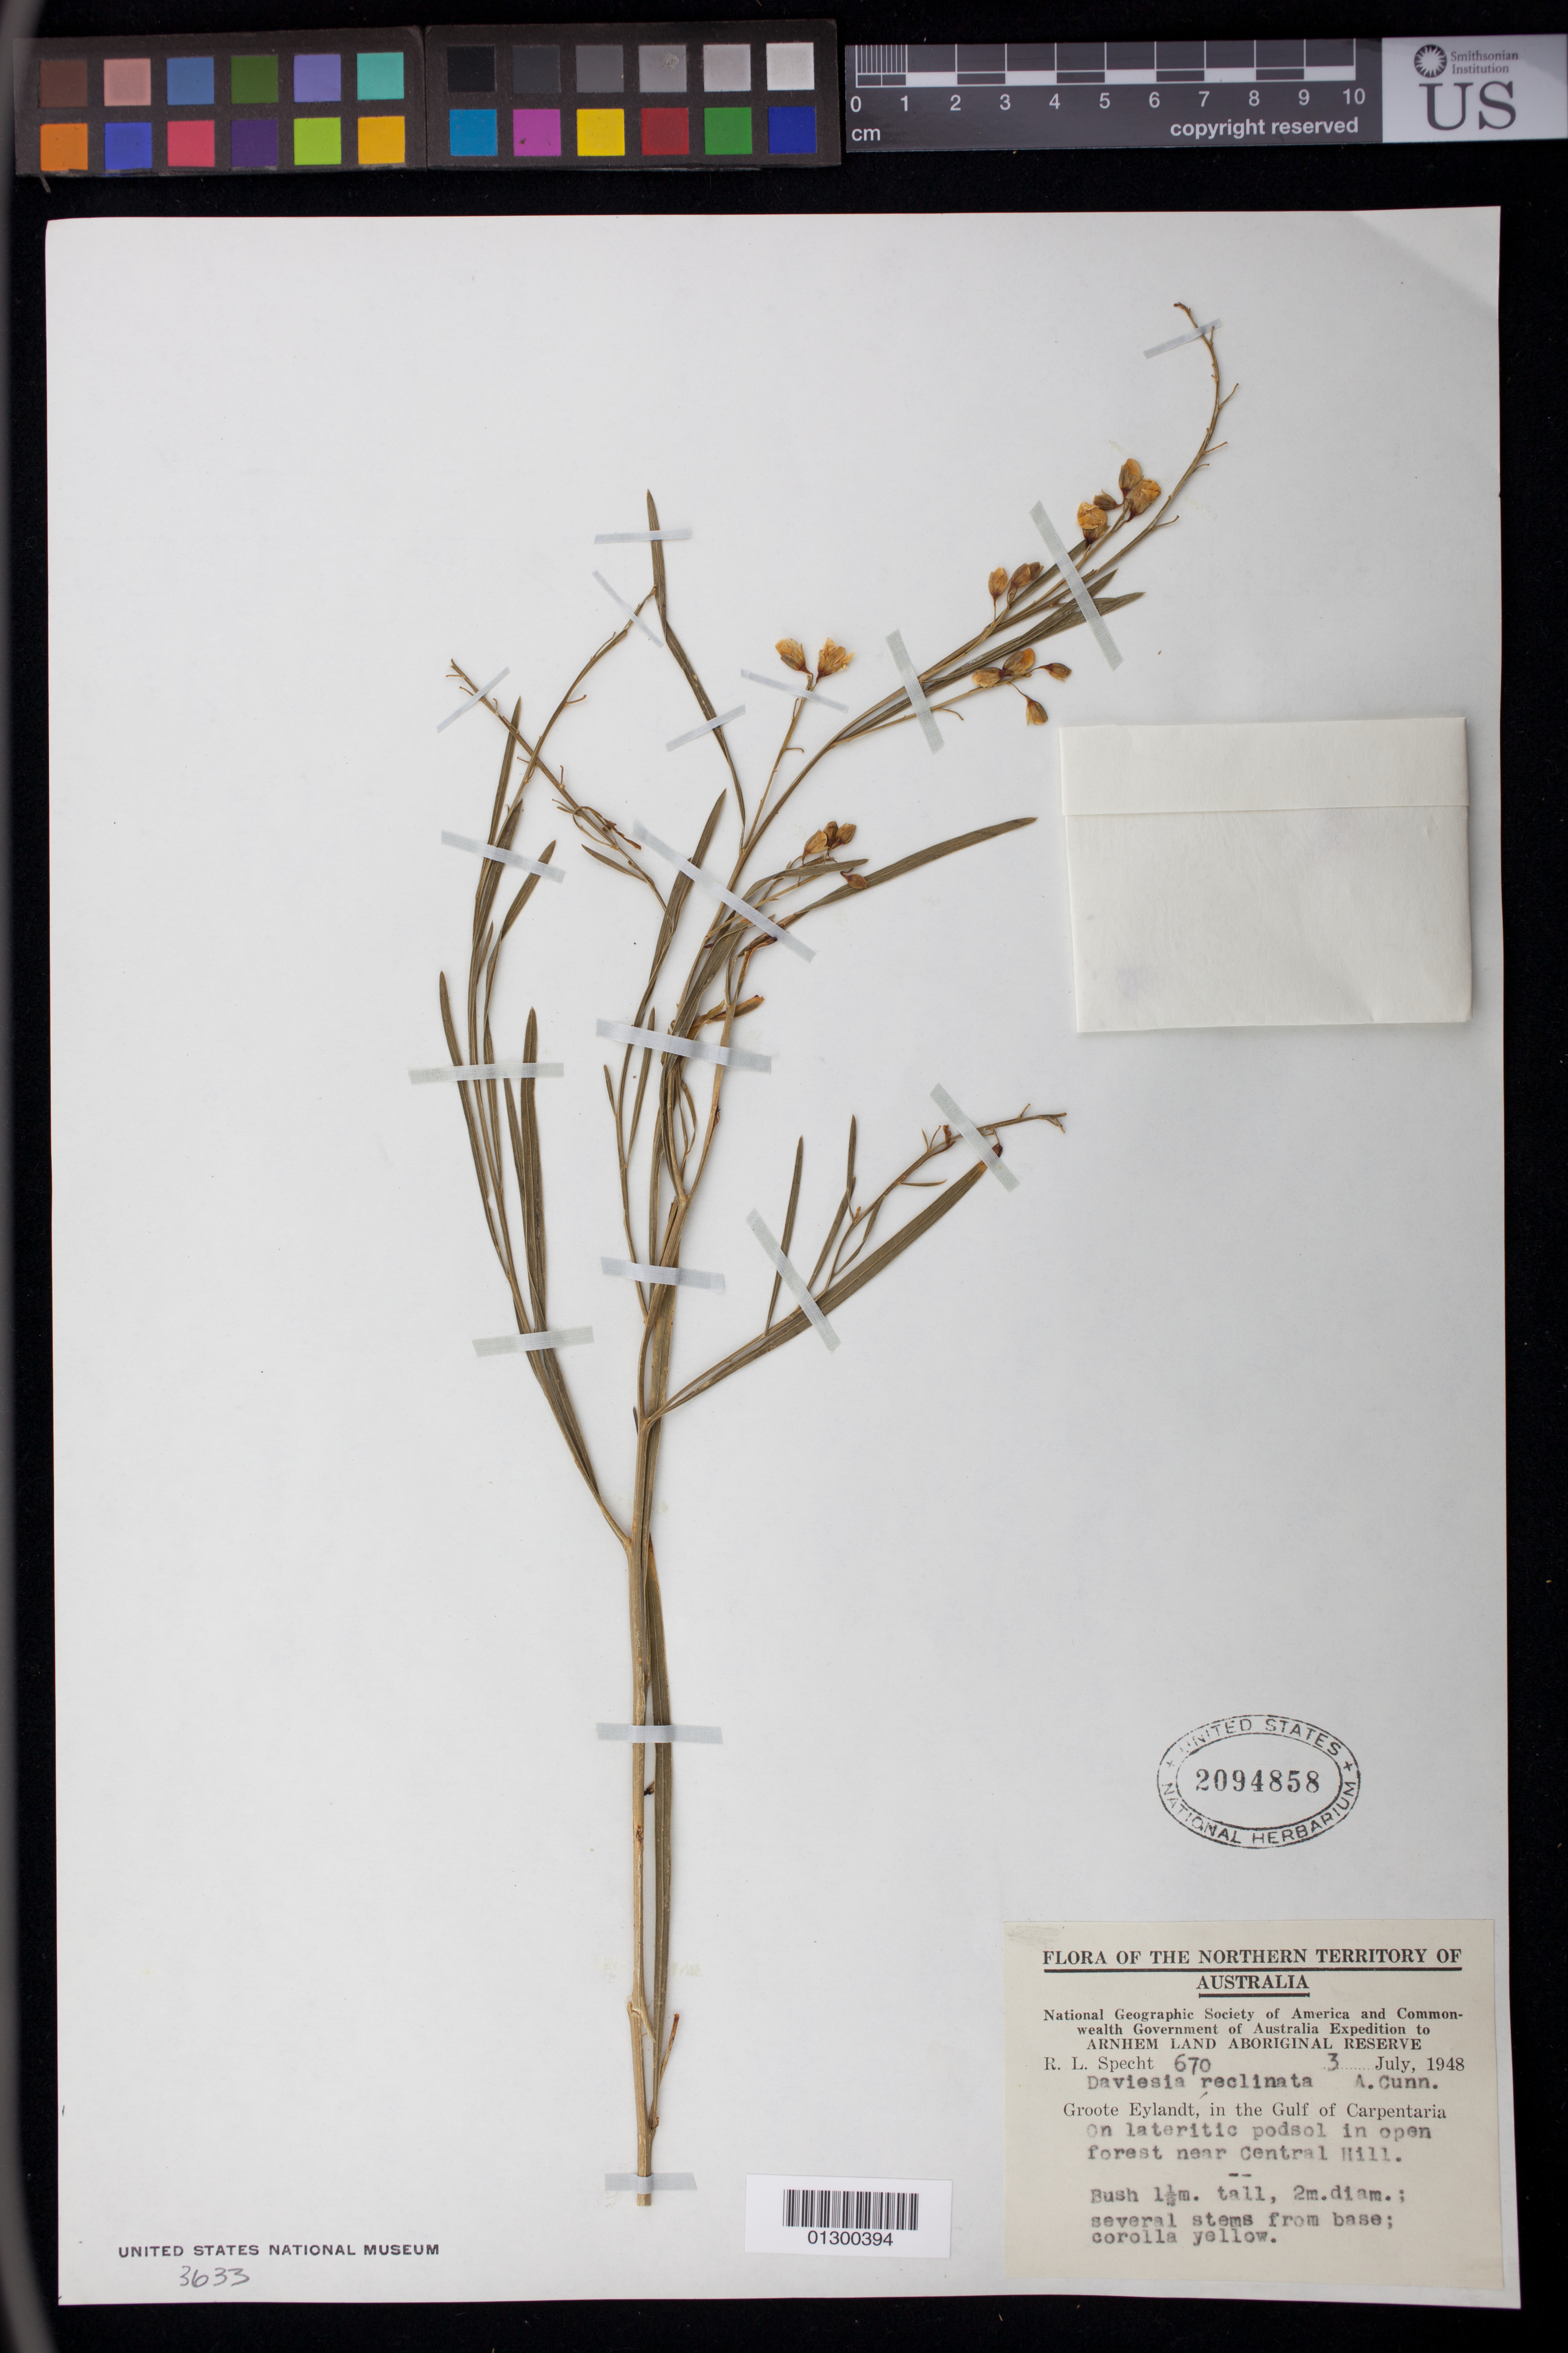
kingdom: Plantae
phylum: Tracheophyta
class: Magnoliopsida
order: Fabales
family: Fabaceae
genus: Daviesia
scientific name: Daviesia reclinata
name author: A. Cunn. ex Benth.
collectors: R. L. Specht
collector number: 670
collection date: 1948-07-03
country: Australia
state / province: Northern Territory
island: Groote Eylandt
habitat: On lateritic podsol in open forest near Central Hill.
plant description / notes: Buch 1.5 m. tall, 2 m. diam.; several stems from base; corolla yellow.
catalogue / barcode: US 2094858